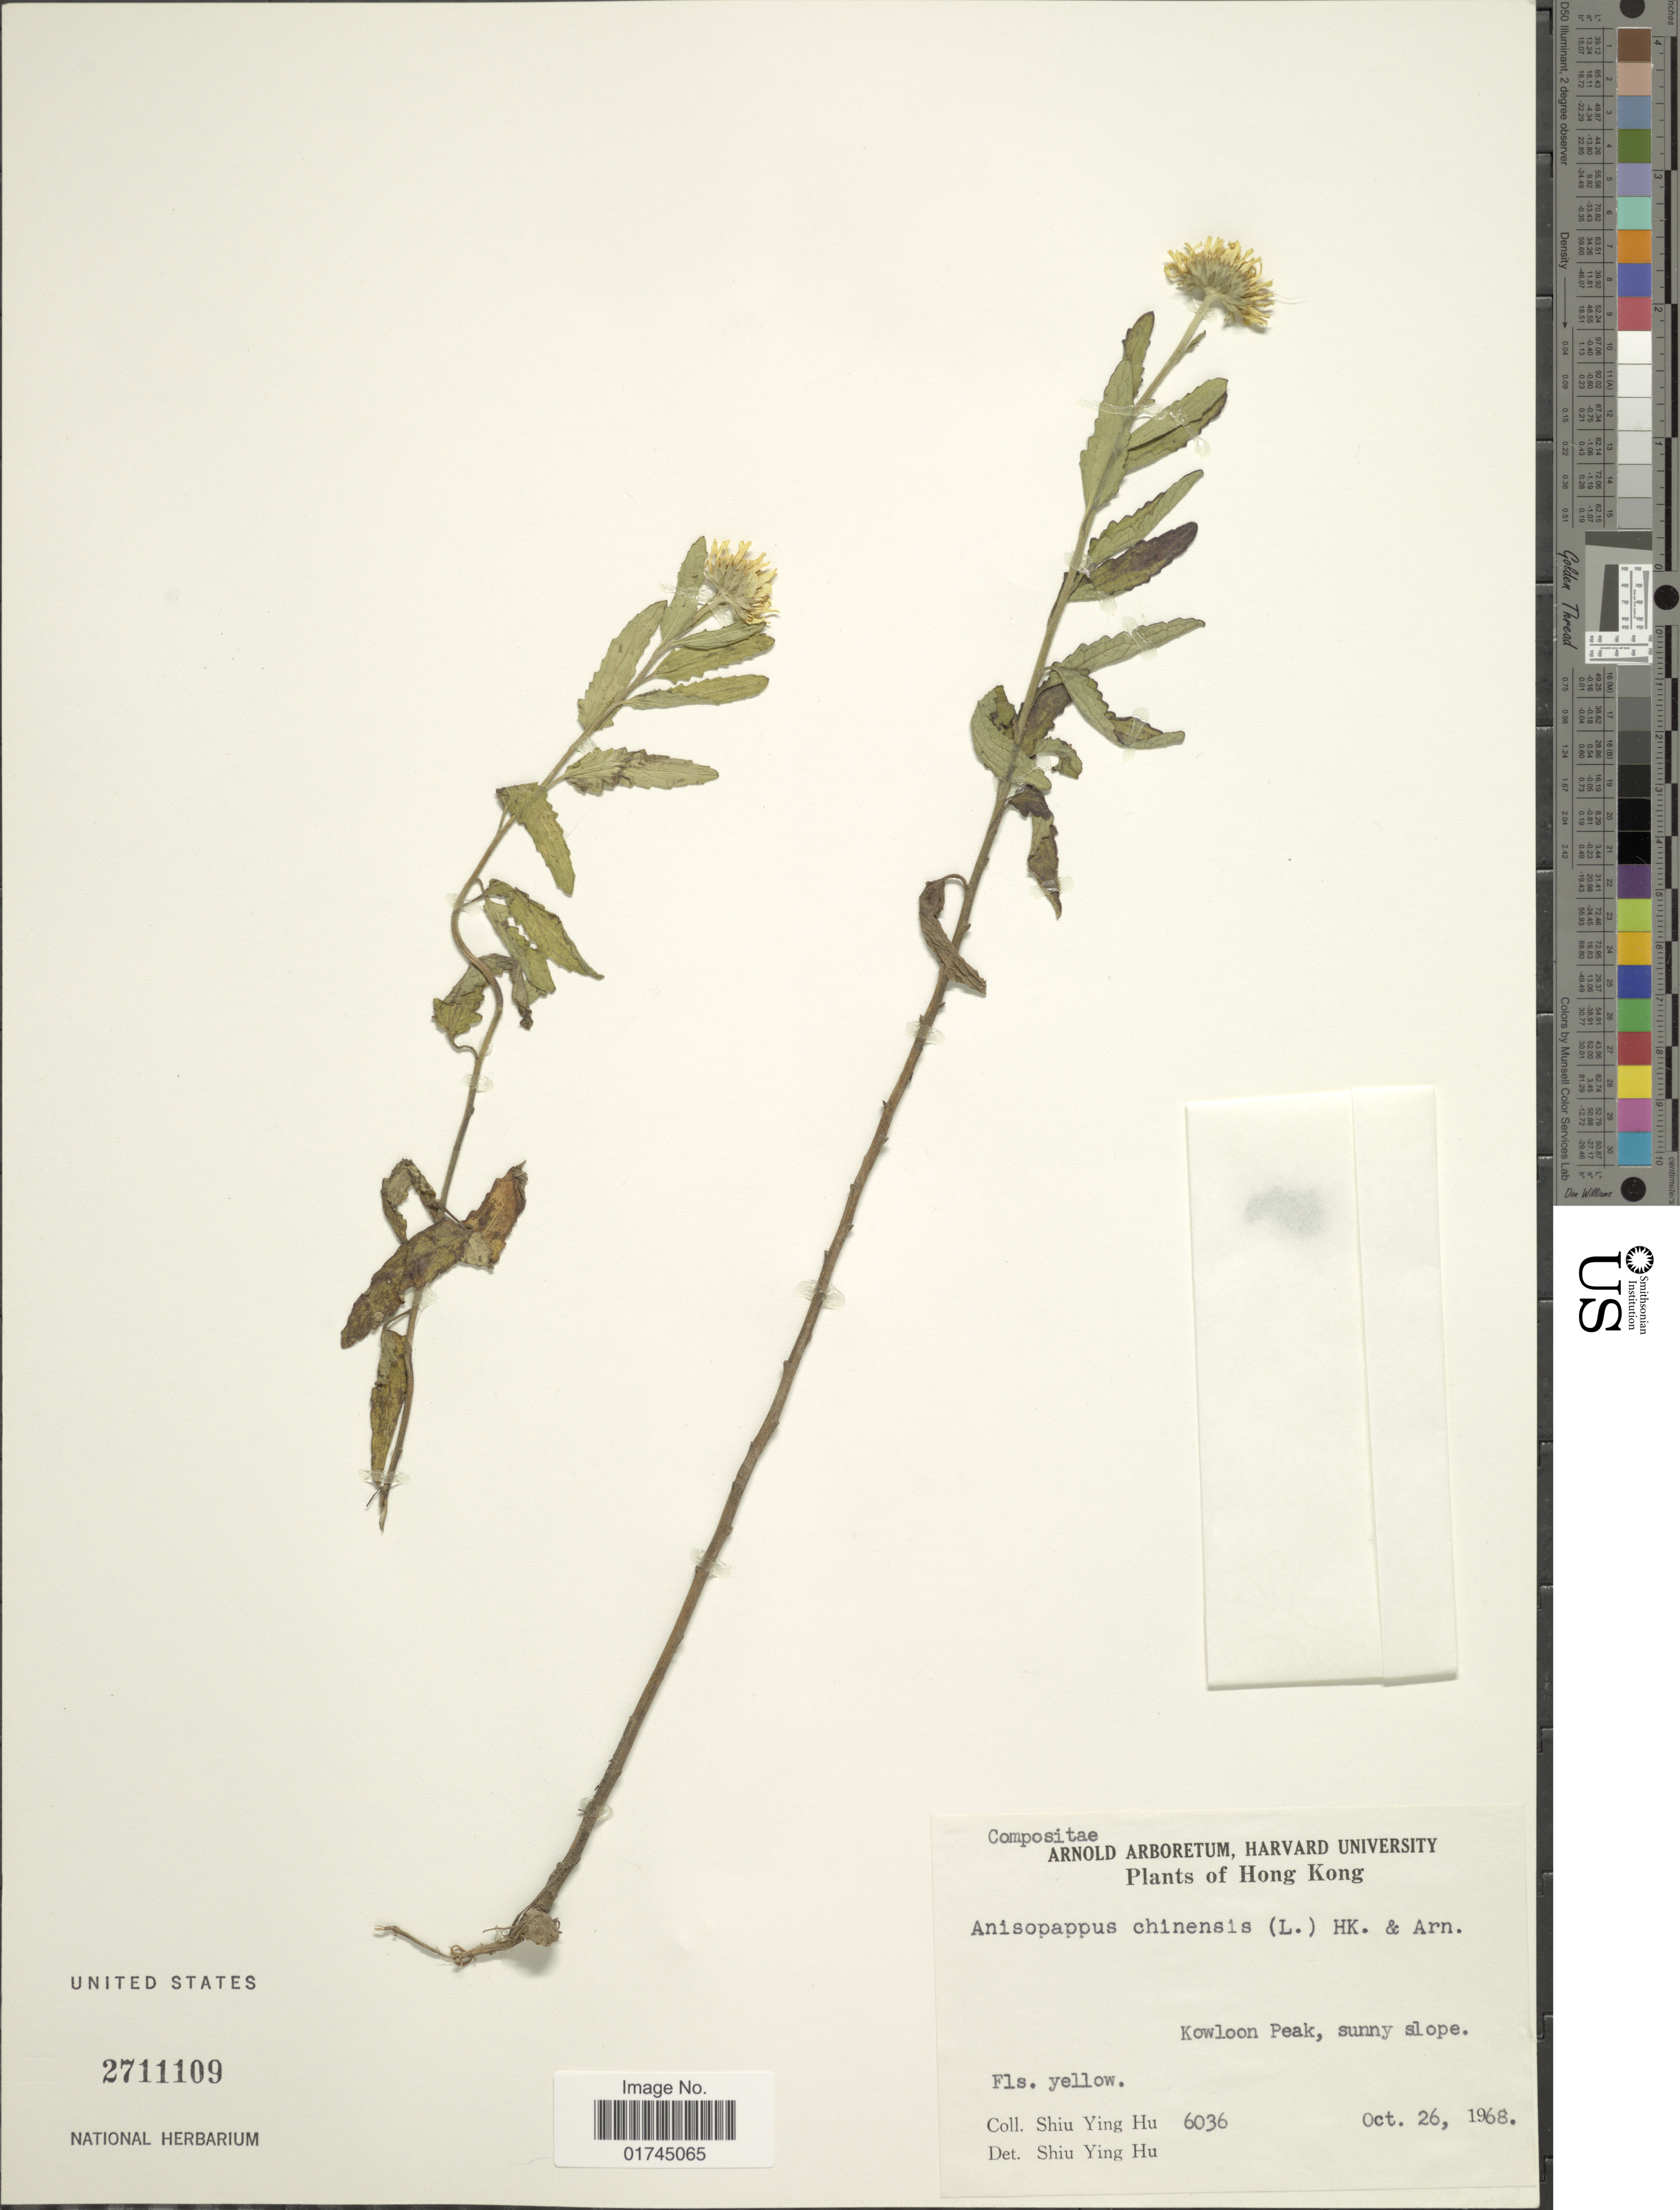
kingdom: Plantae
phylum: Tracheophyta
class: Magnoliopsida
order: Asterales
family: Asteraceae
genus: Anisopappus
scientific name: Anisopappus chinensis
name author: Hook. & Arn.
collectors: S. Y. Hu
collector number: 6036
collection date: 1968-10-26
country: China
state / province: Hong Kong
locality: Kowloon Peak, sunny slope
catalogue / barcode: US 2711109